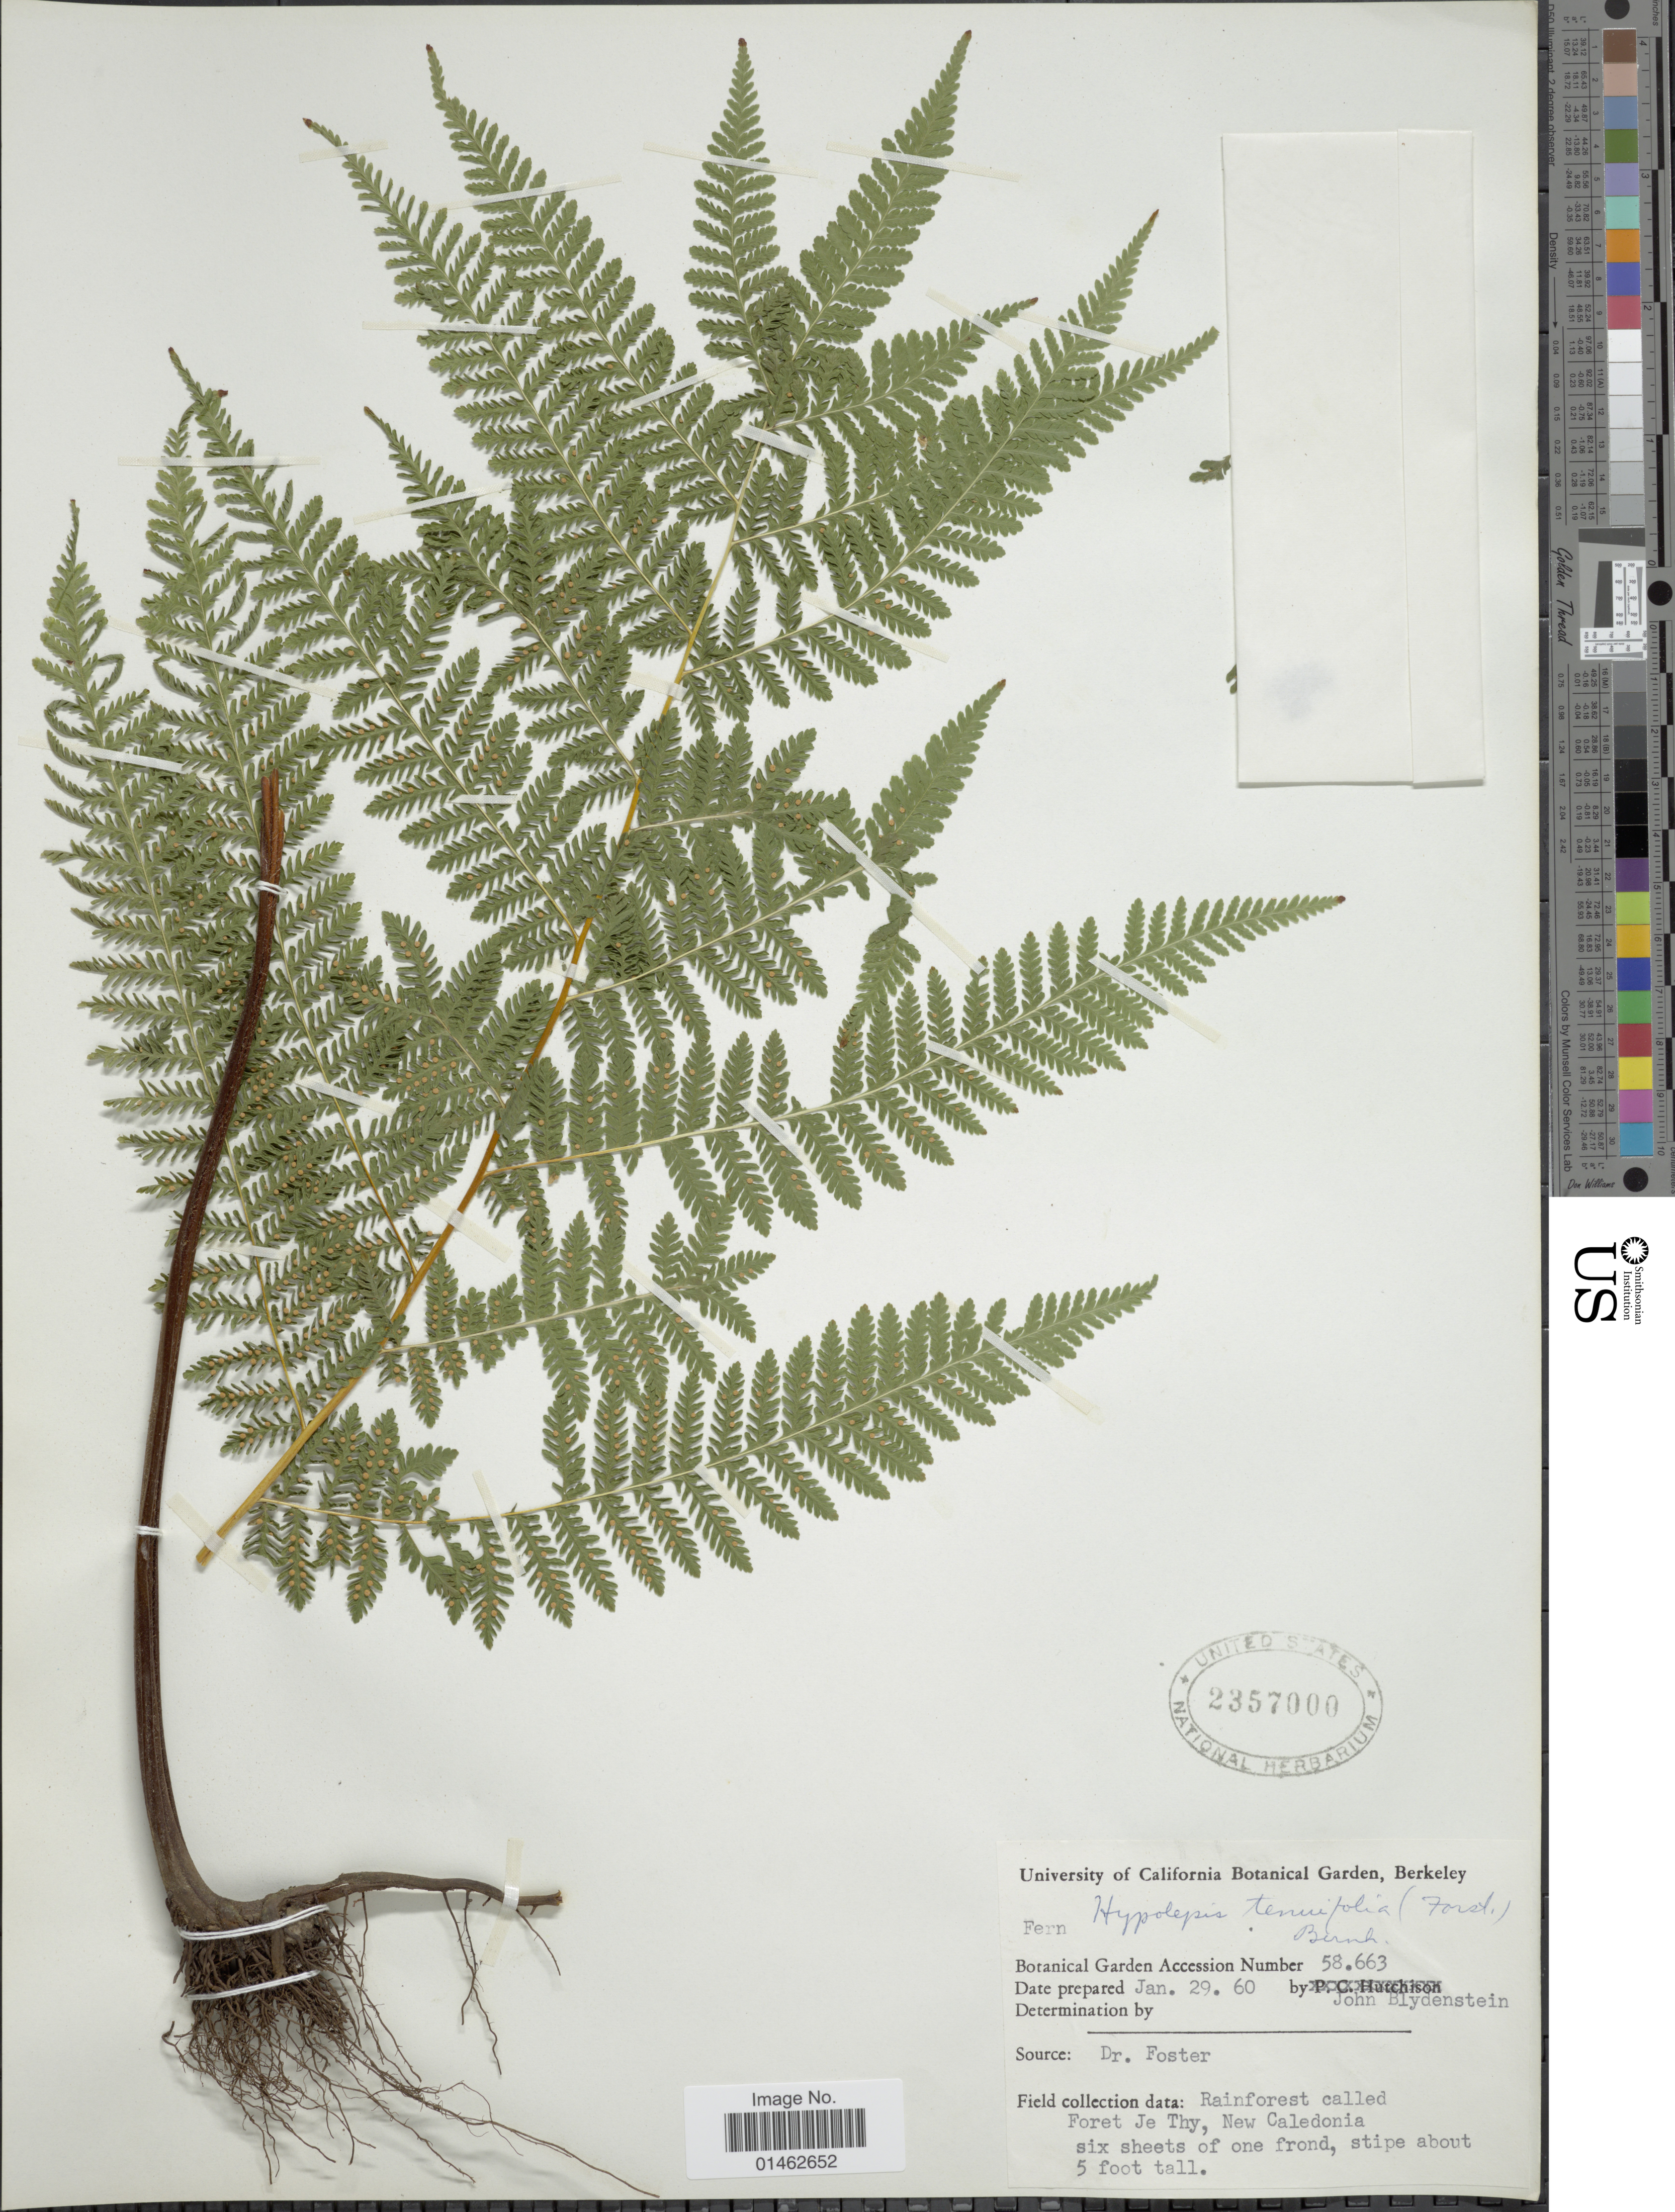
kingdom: Plantae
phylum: Tracheophyta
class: Polypodiopsida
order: Polypodiales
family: Dennstaedtiaceae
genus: Hypolepis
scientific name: Hypolepis tenuifolia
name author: (G. Forst.) Bernh.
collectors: J. Blydenstein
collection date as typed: Transcribed d/m/y: 29/1/60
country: United States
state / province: California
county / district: Alameda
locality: University of California Botanical Garden, Berkeley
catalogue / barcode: US 2357000